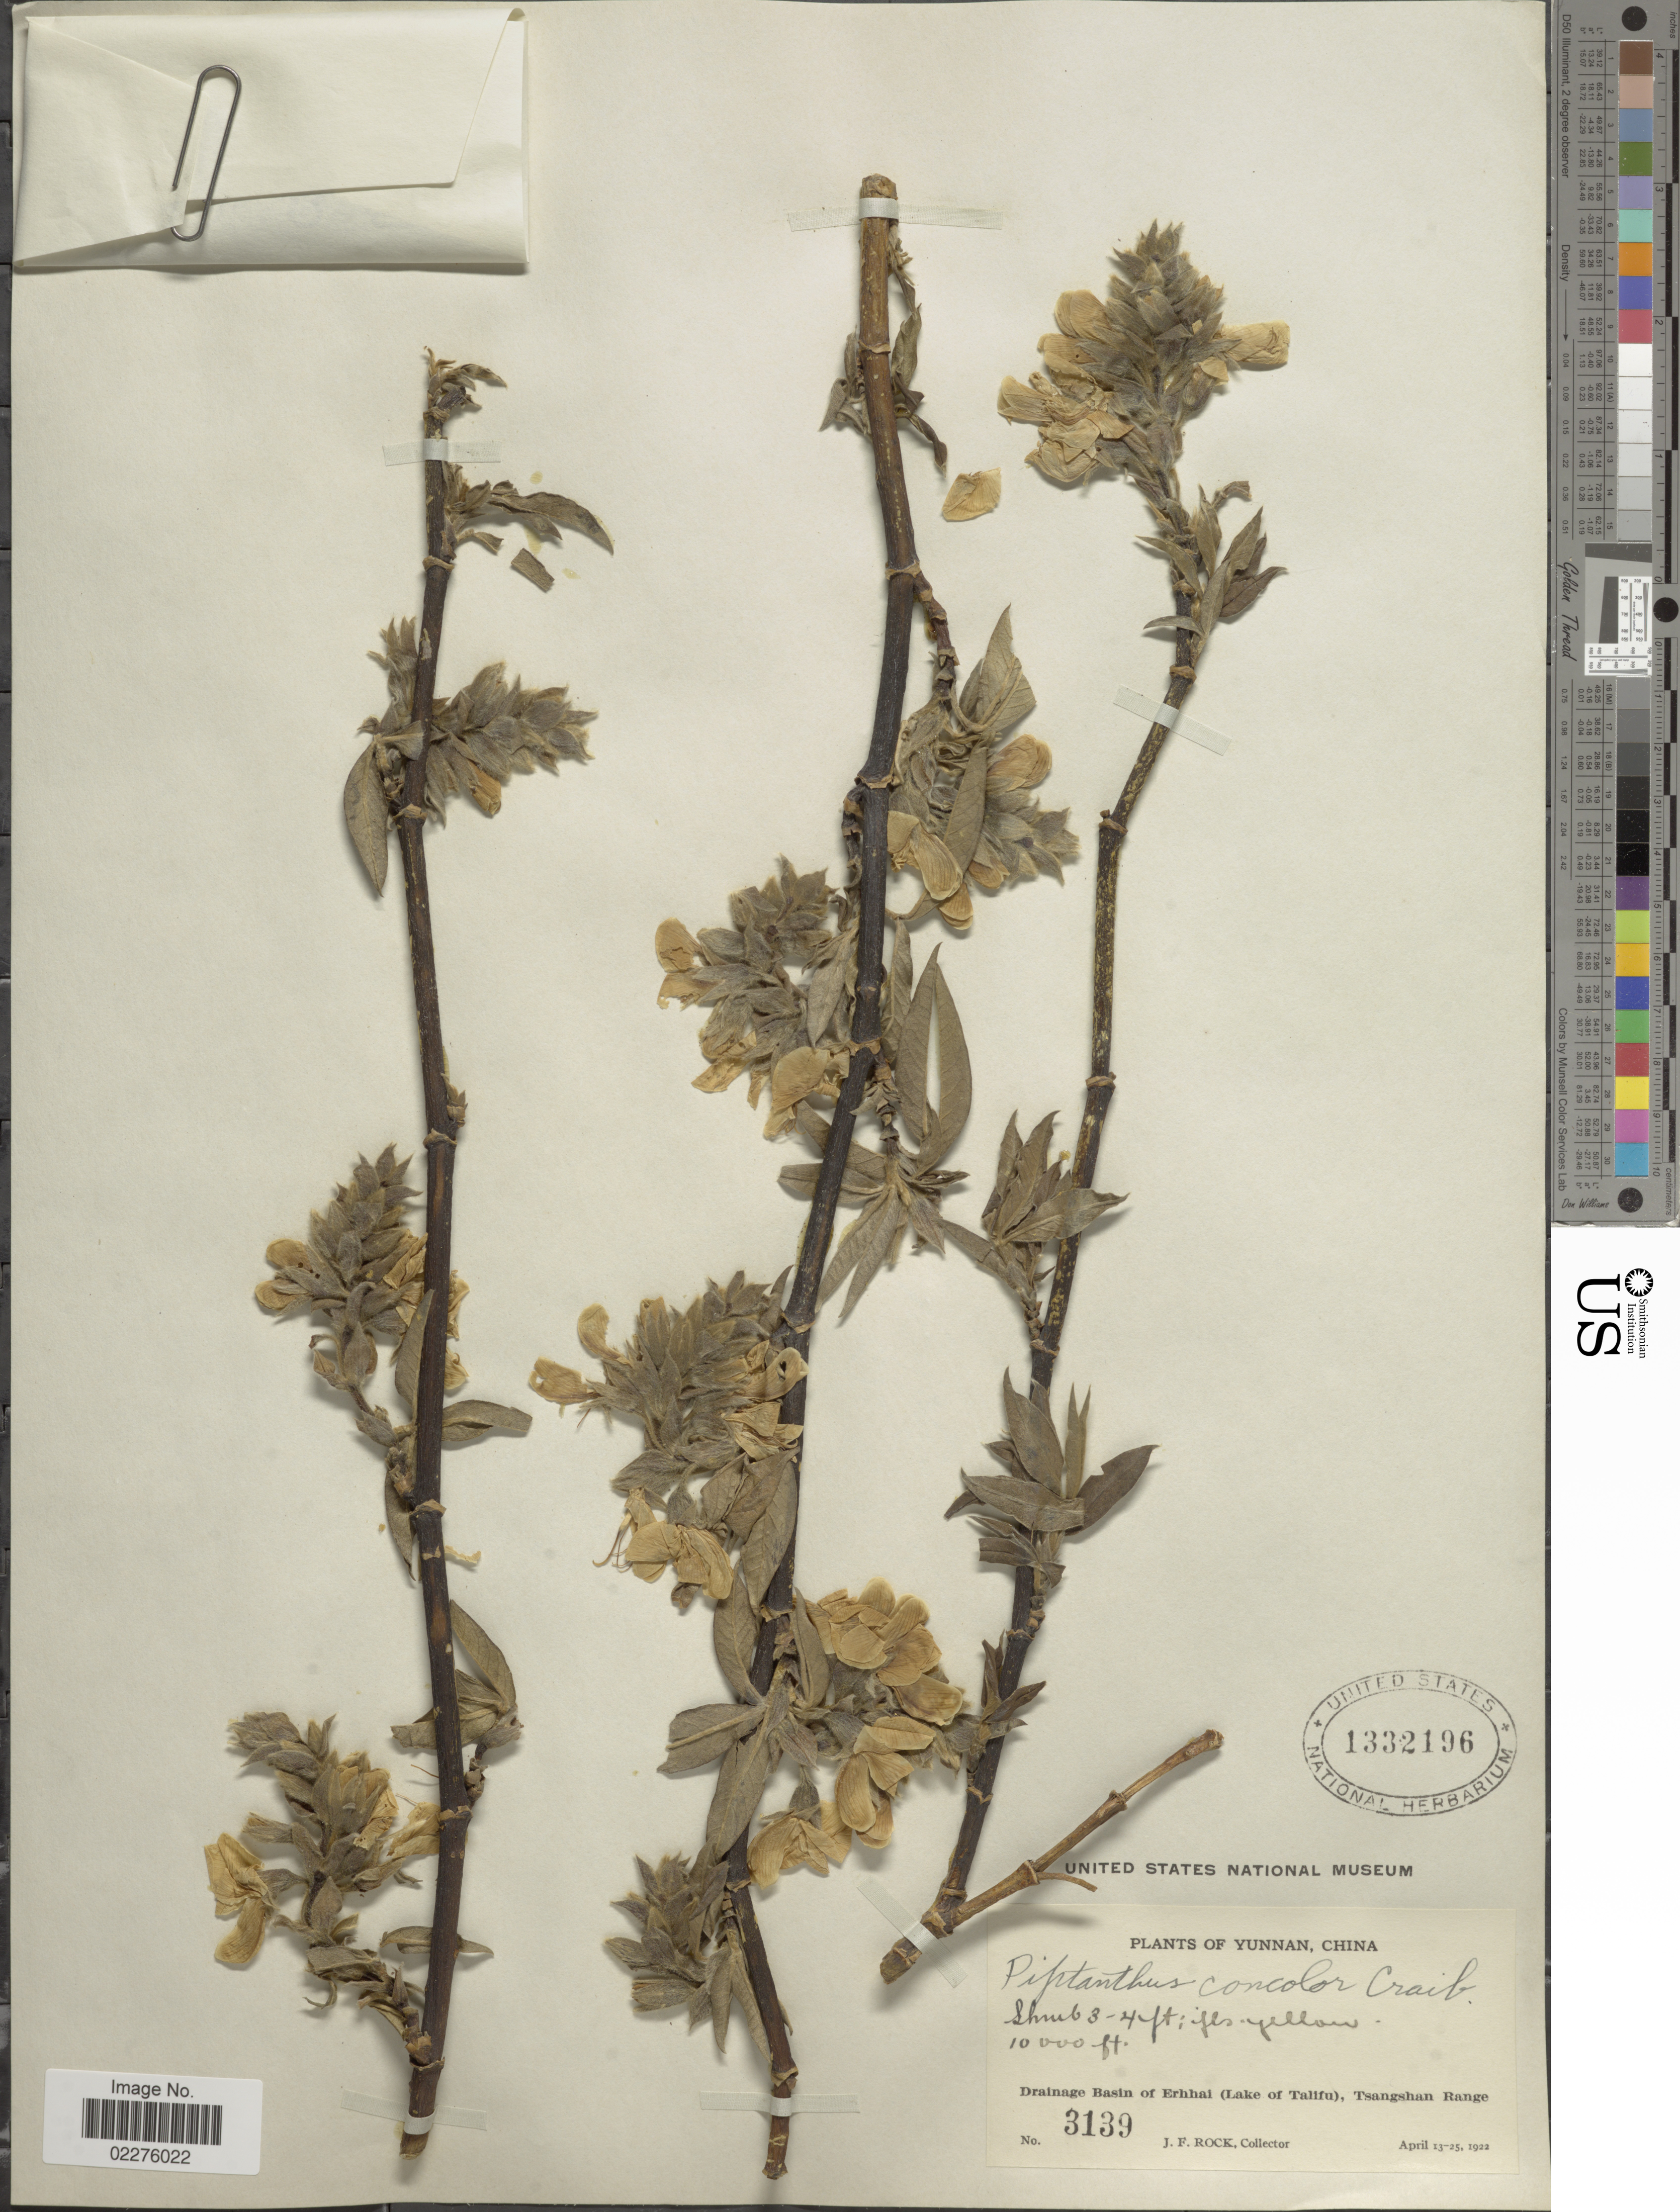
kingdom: Plantae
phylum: Tracheophyta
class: Magnoliopsida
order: Fabales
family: Fabaceae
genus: Piptanthus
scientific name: Piptanthus concolor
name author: W. Harrow ex Craib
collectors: J. Rock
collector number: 3139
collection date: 1922-04-13/1922-04-25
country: China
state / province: Yunnan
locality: Drainage basin of Erhhai (Lake of Talifu), Tsangshan Range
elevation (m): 3048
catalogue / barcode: US 1332196